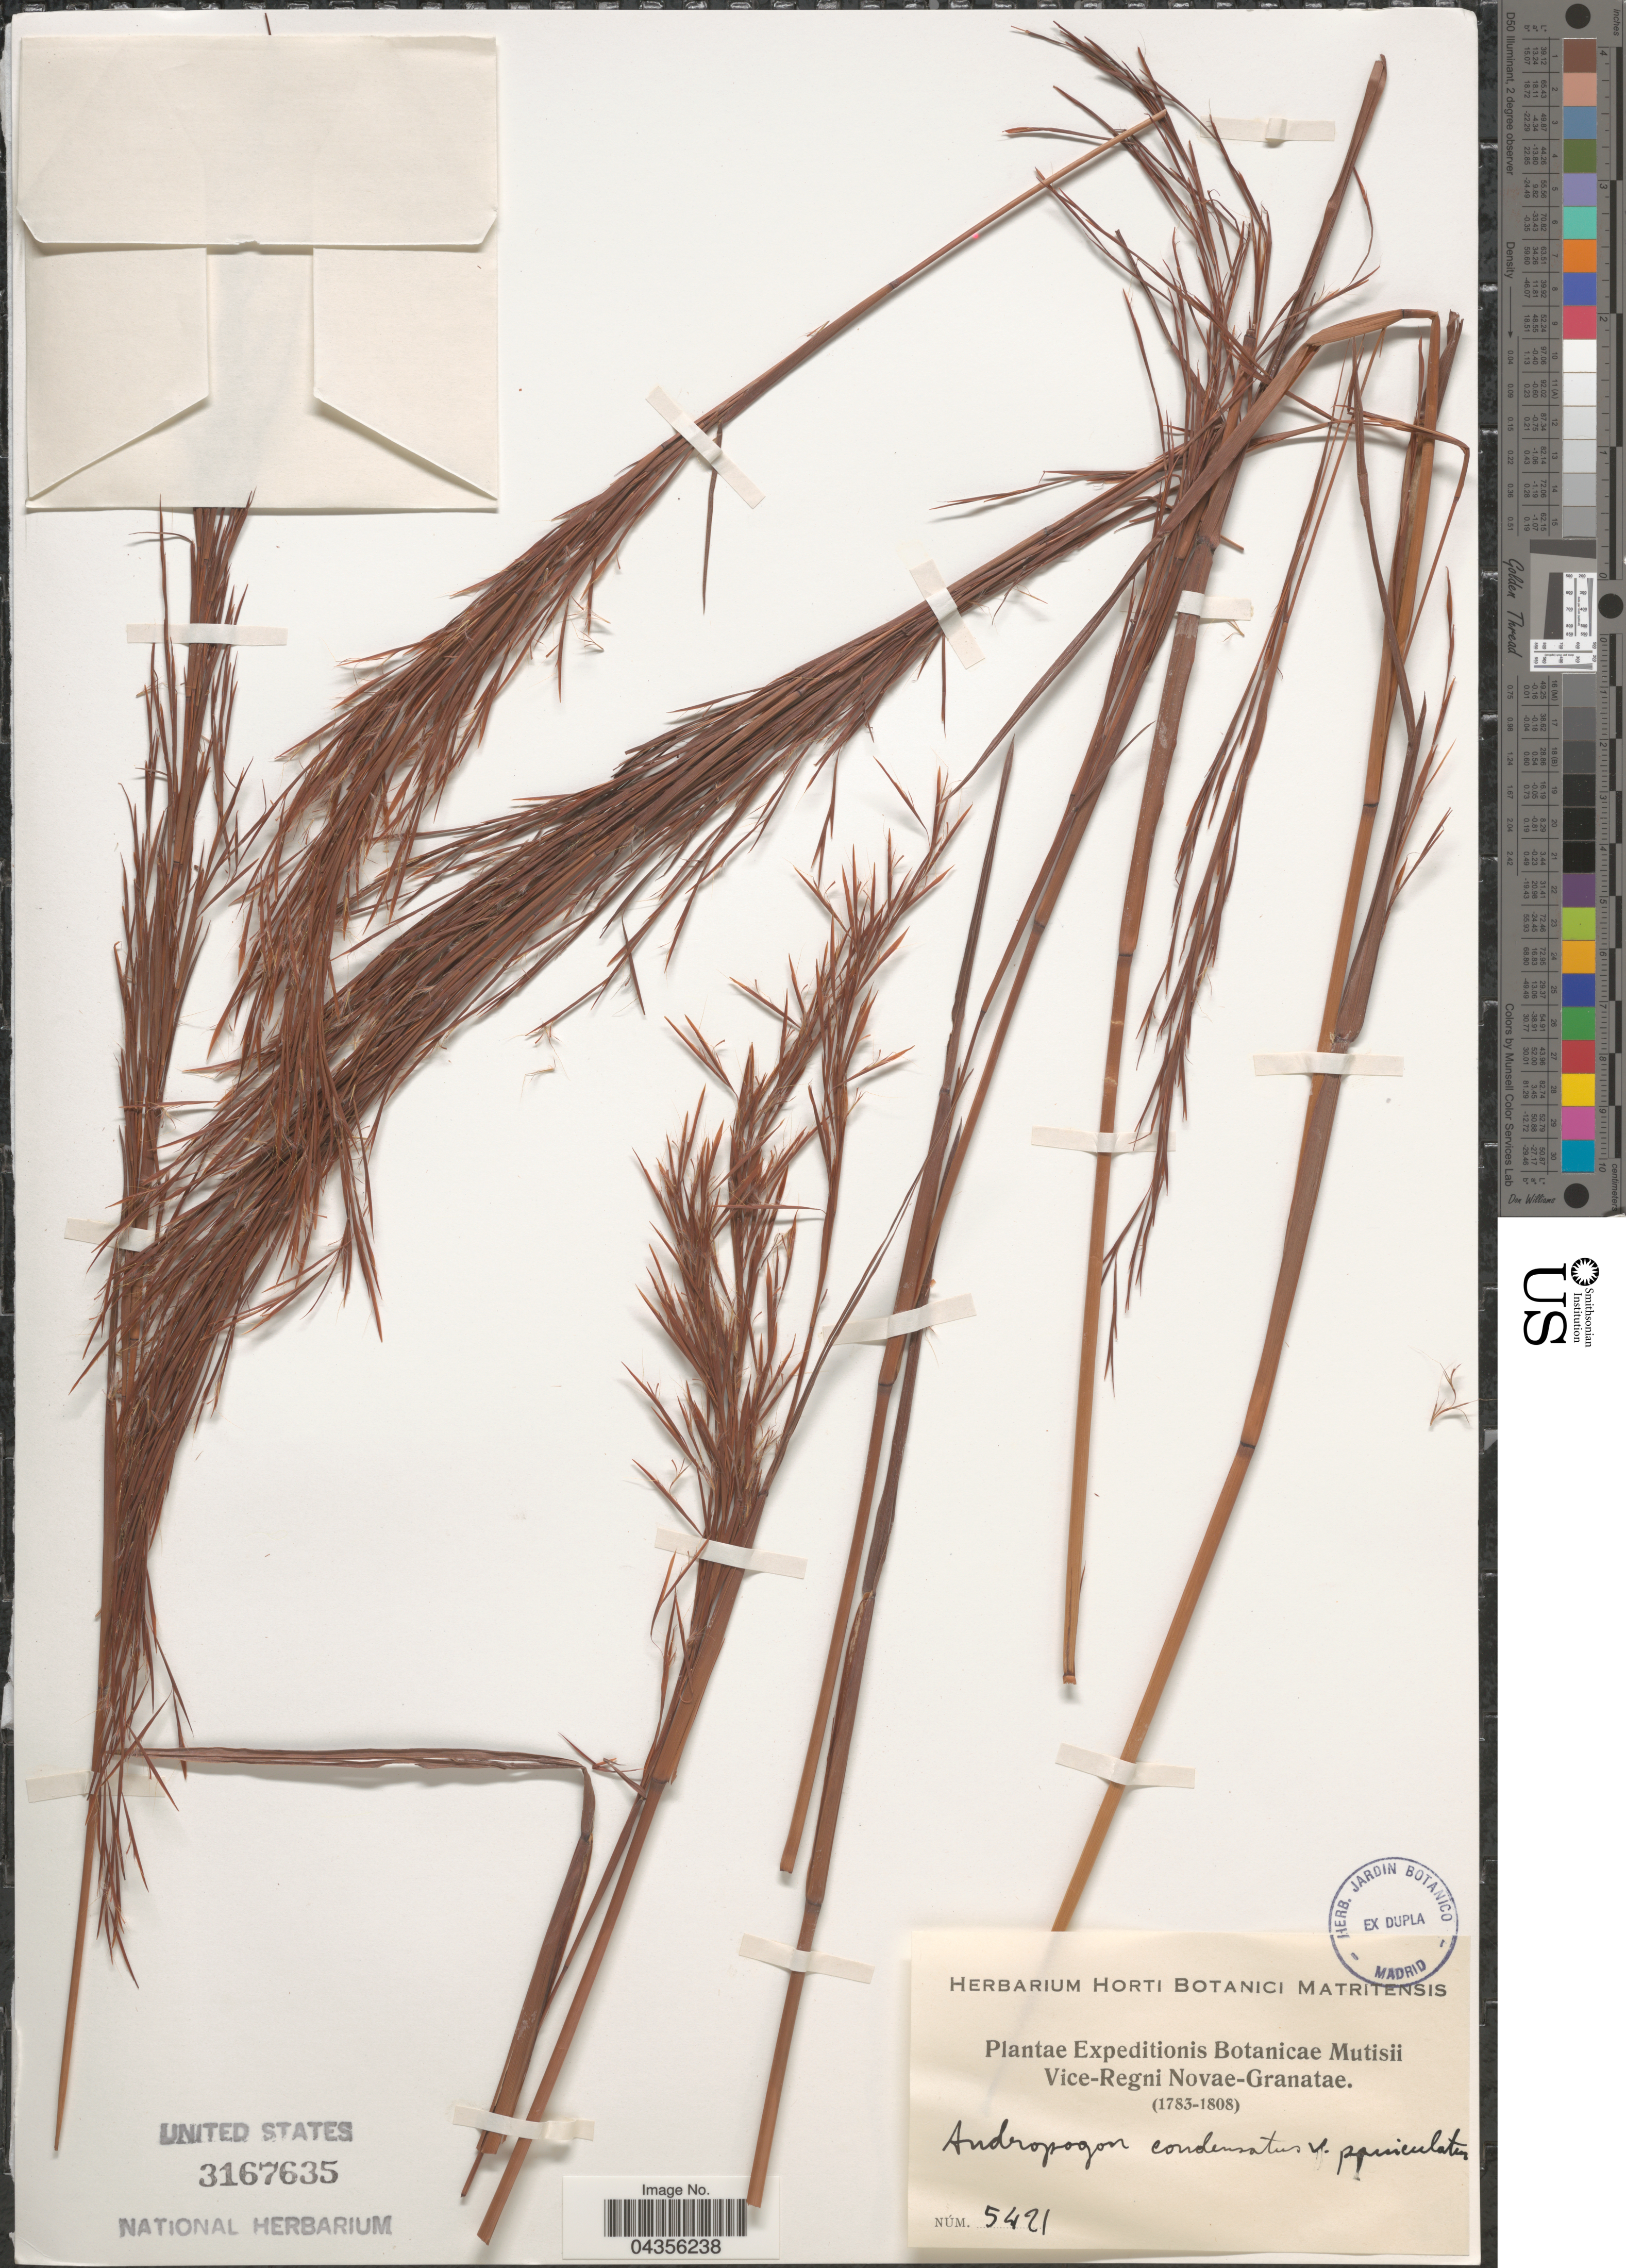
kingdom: Plantae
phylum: Tracheophyta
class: Liliopsida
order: Poales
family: Poaceae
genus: Schizachyrium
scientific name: Schizachyrium condensatum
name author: (Kunth) Nees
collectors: Expeditions Botanicae Mutisii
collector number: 5421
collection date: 1783/1808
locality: Vice-Regni Novae-Granatae.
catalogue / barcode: US 3167635